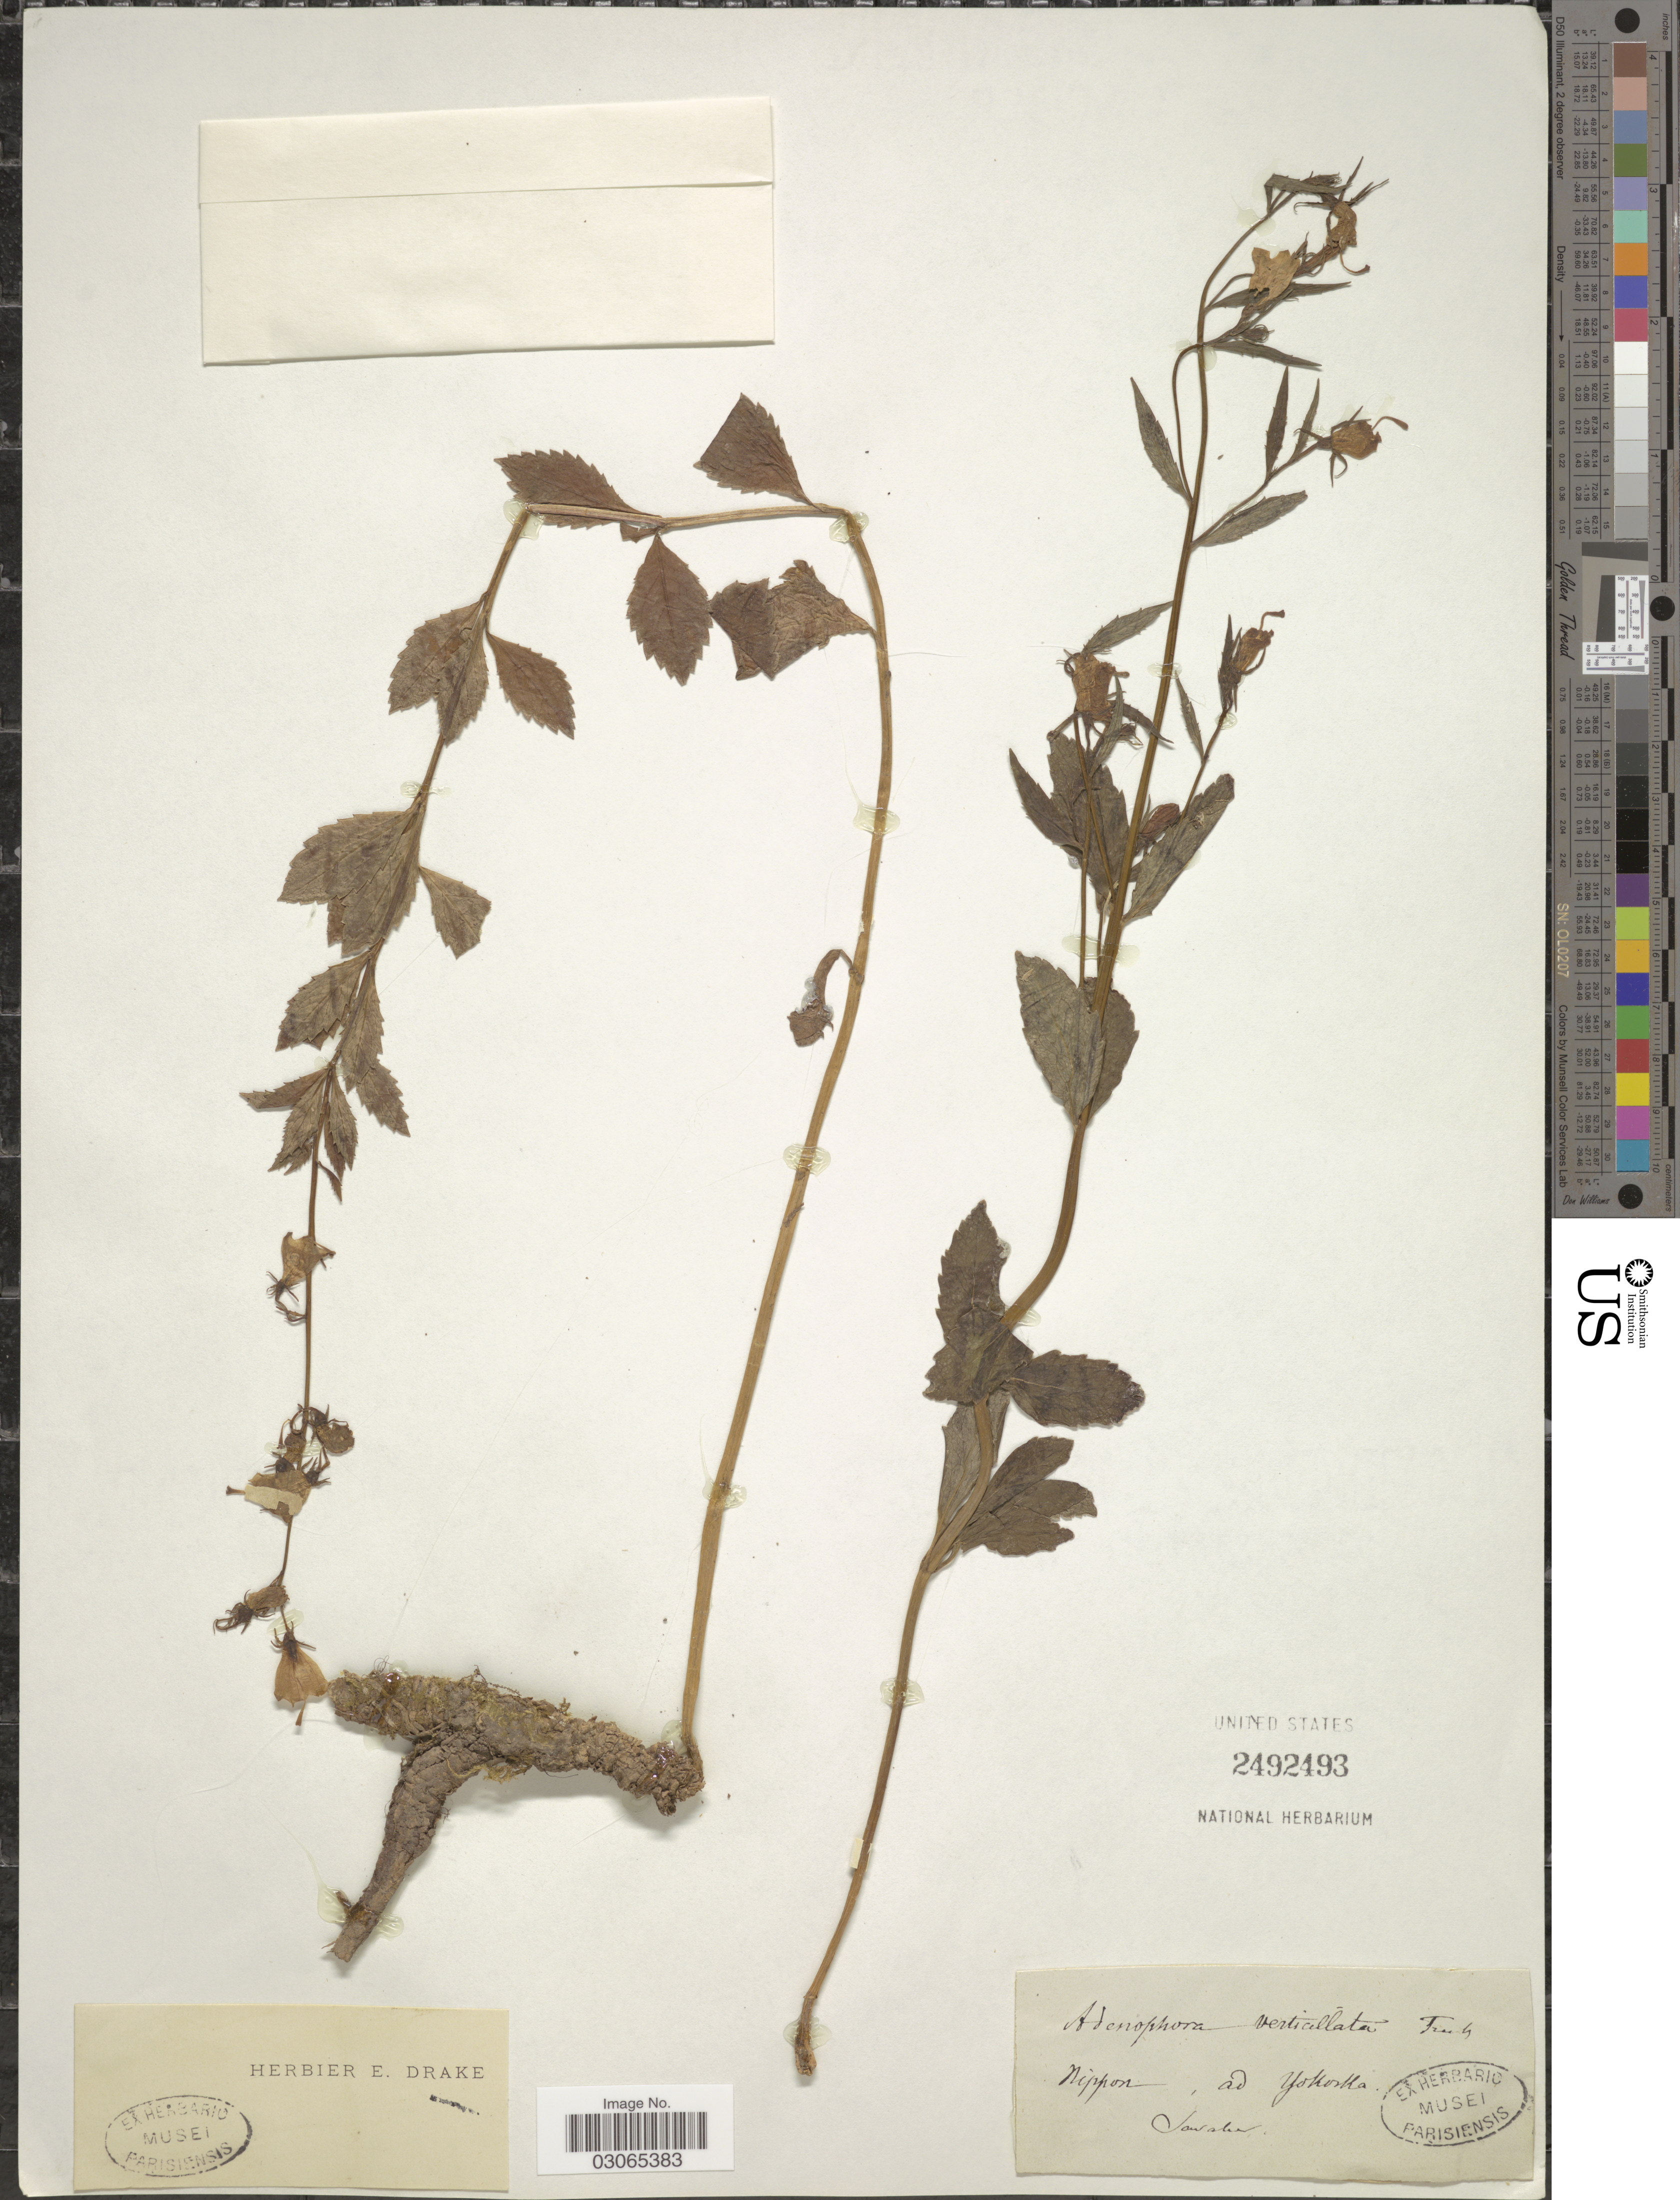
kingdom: Plantae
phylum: Tracheophyta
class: Magnoliopsida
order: Asterales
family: Campanulaceae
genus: Adenophora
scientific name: Adenophora verticillata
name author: Fisch.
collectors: Savatier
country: Japan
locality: Nippon, ad Yokoska.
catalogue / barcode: US 2492493